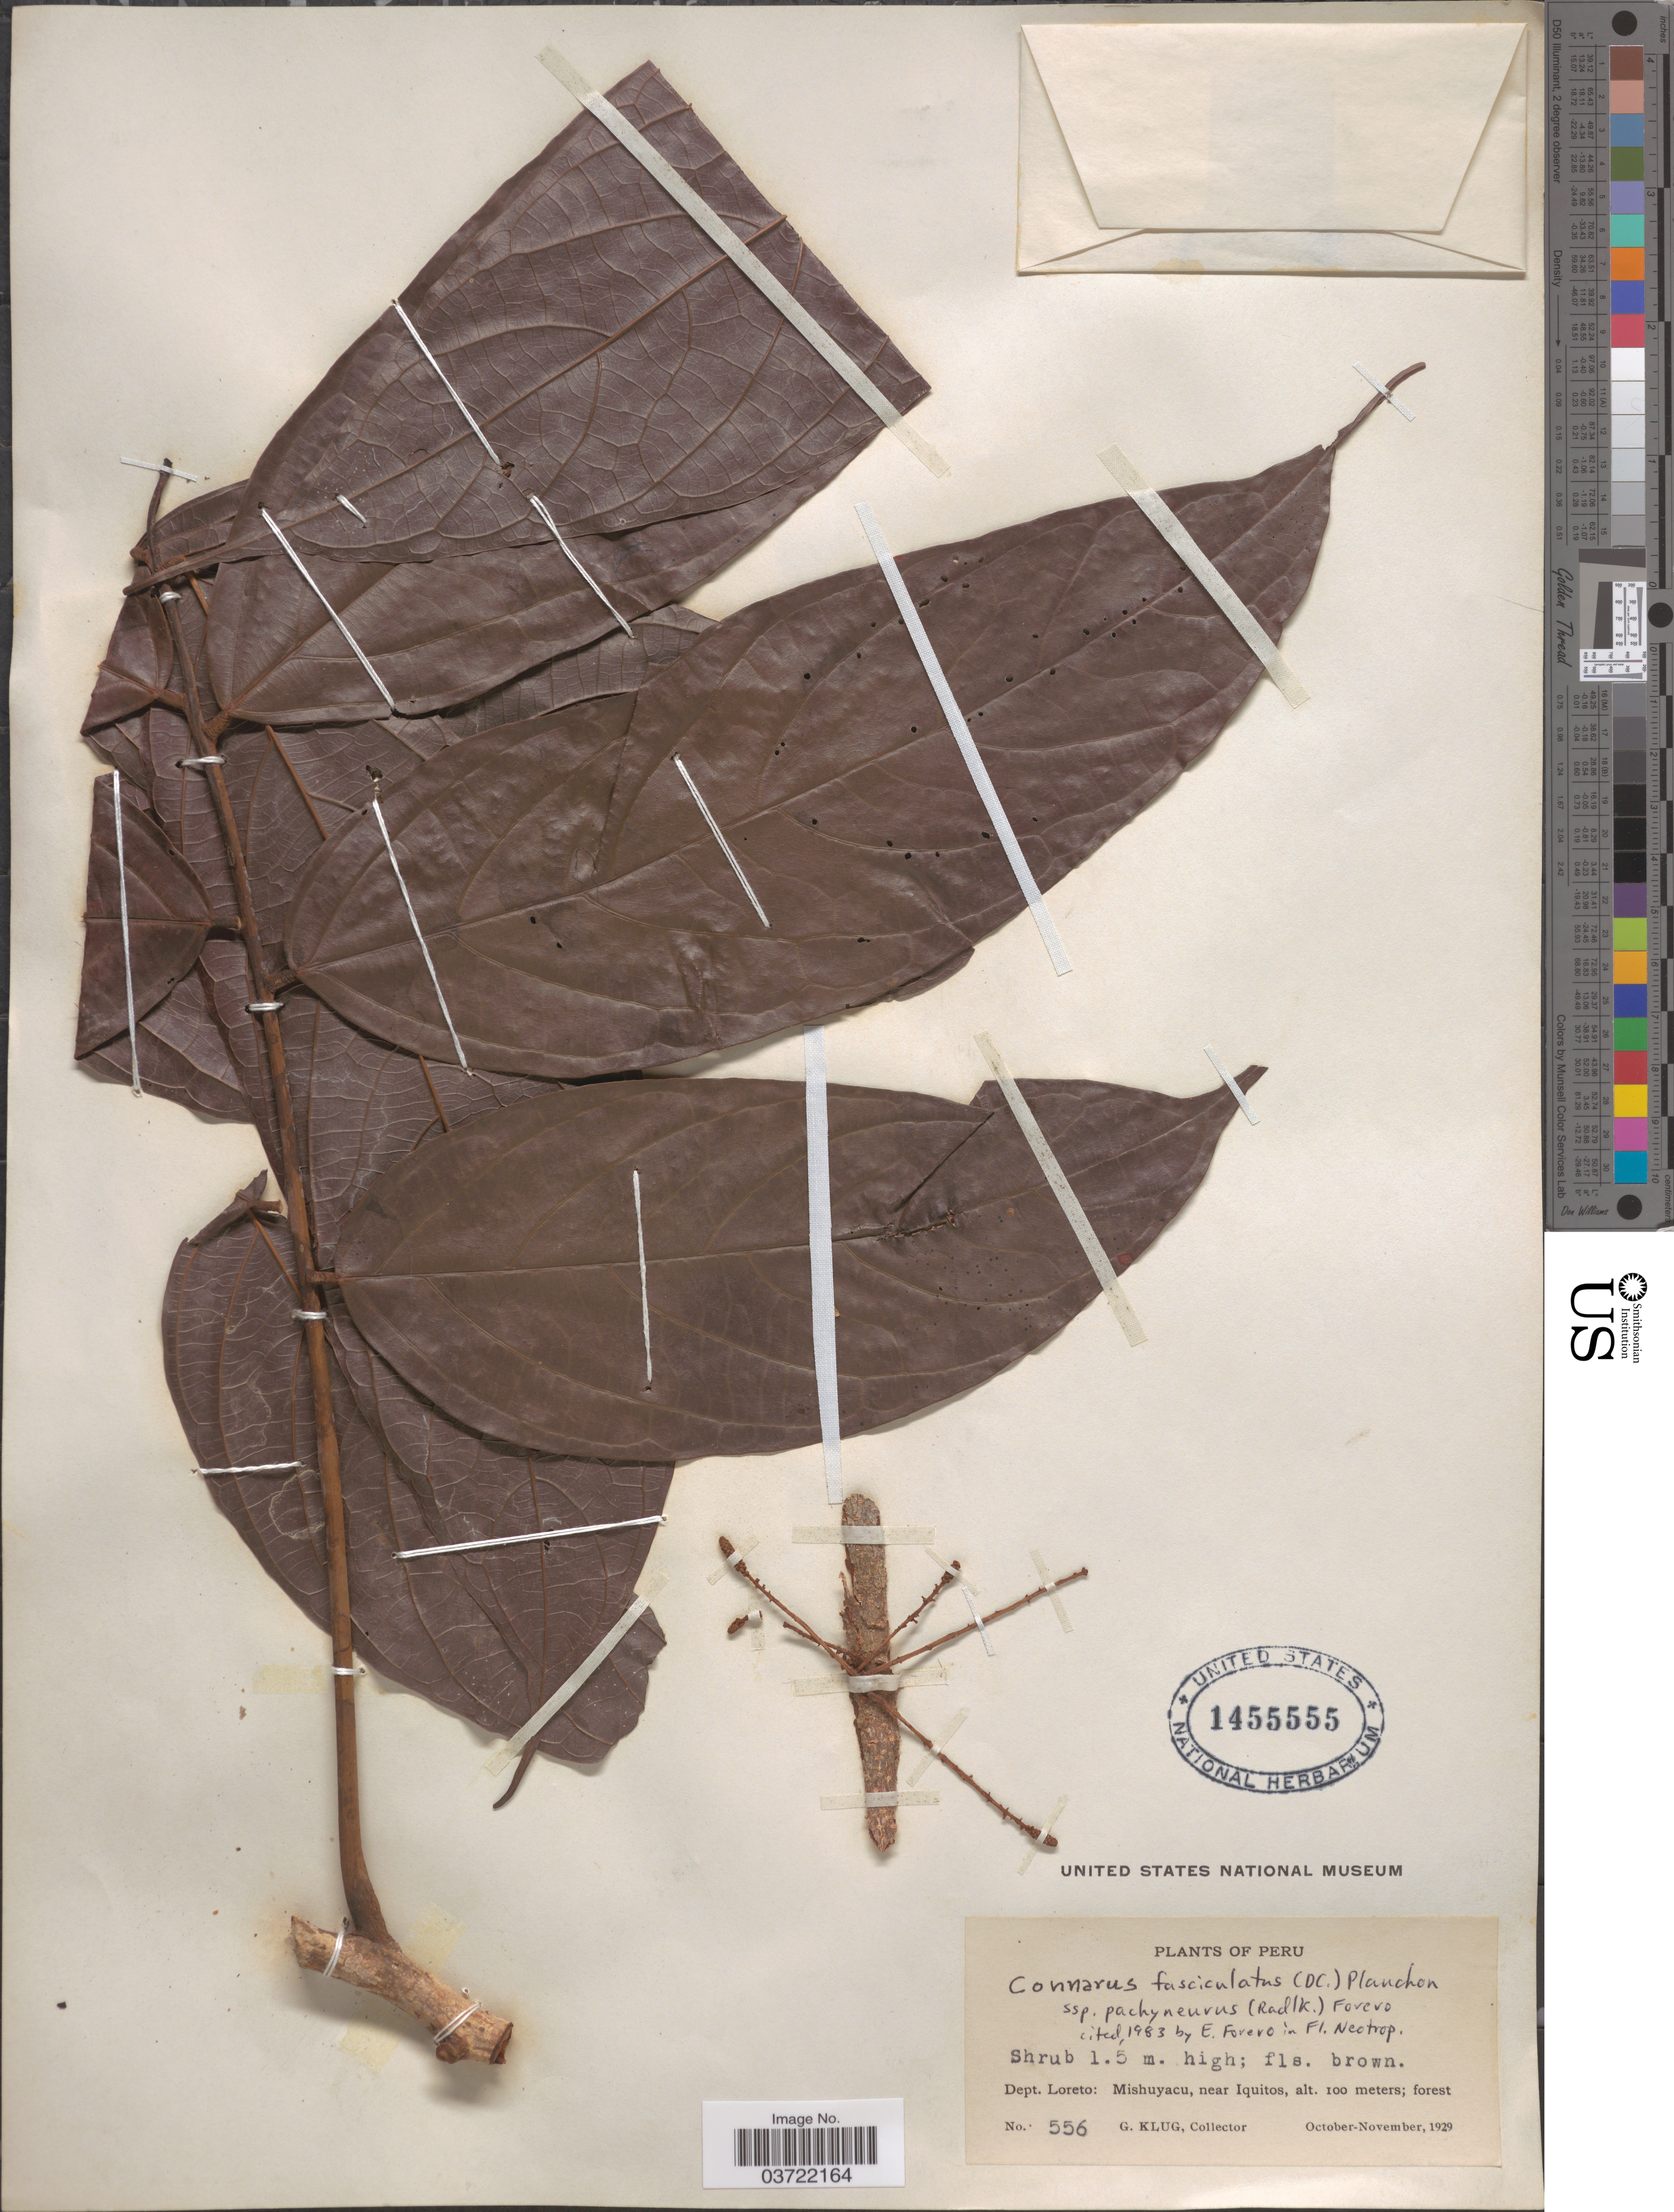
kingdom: Plantae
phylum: Tracheophyta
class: Magnoliopsida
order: Oxalidales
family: Connaraceae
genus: Connarus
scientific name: Connarus fasciculatus subsp. pachyneurus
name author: (Radlk.) Forero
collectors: G. Klug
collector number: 556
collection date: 1929-10/1929-11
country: Peru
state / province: Loreto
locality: Dept. Loreto: Mishuyacu, near Iquitos.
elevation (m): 100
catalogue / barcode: US 1455555